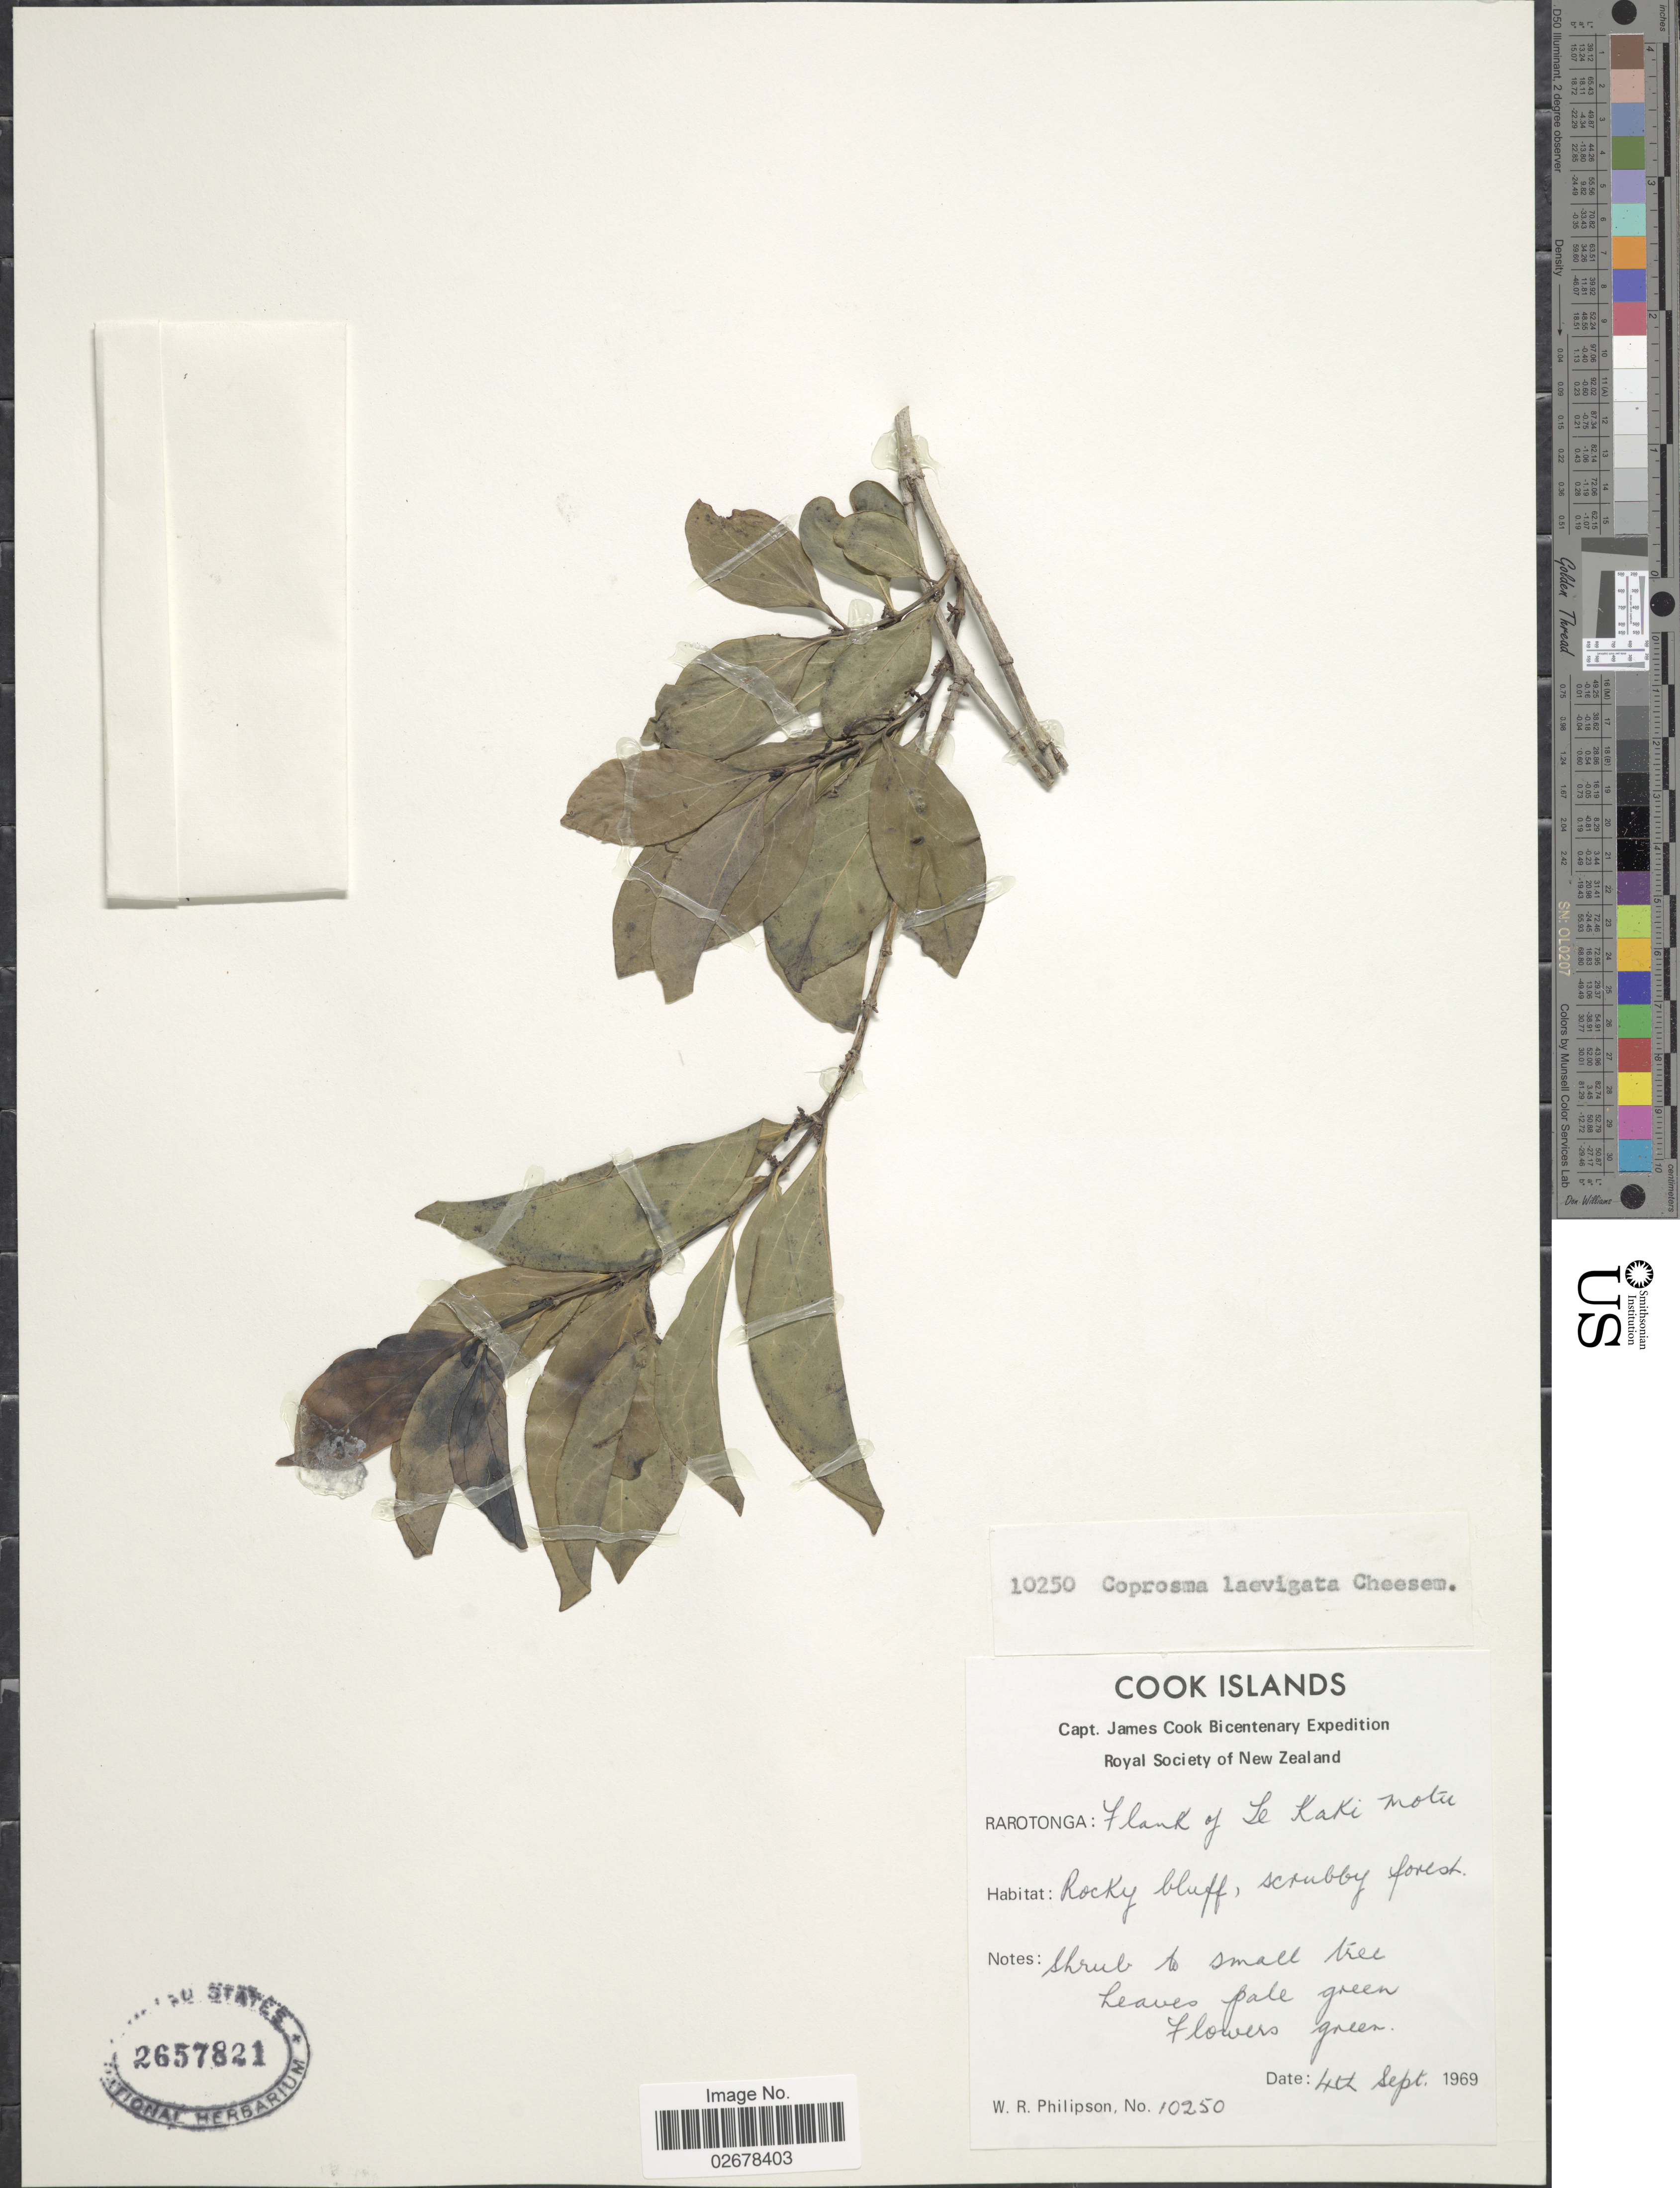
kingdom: Plantae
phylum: Tracheophyta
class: Magnoliopsida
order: Gentianales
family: Rubiaceae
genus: Coprosma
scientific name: Coprosma laevigata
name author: Cheeseman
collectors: W. R. Philipson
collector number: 10250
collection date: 1969-09-04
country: Cook Islands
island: Rarotonga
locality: Rarotonga: Flank of Le Kaki Motu, Rocky cliff.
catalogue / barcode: US 2657821